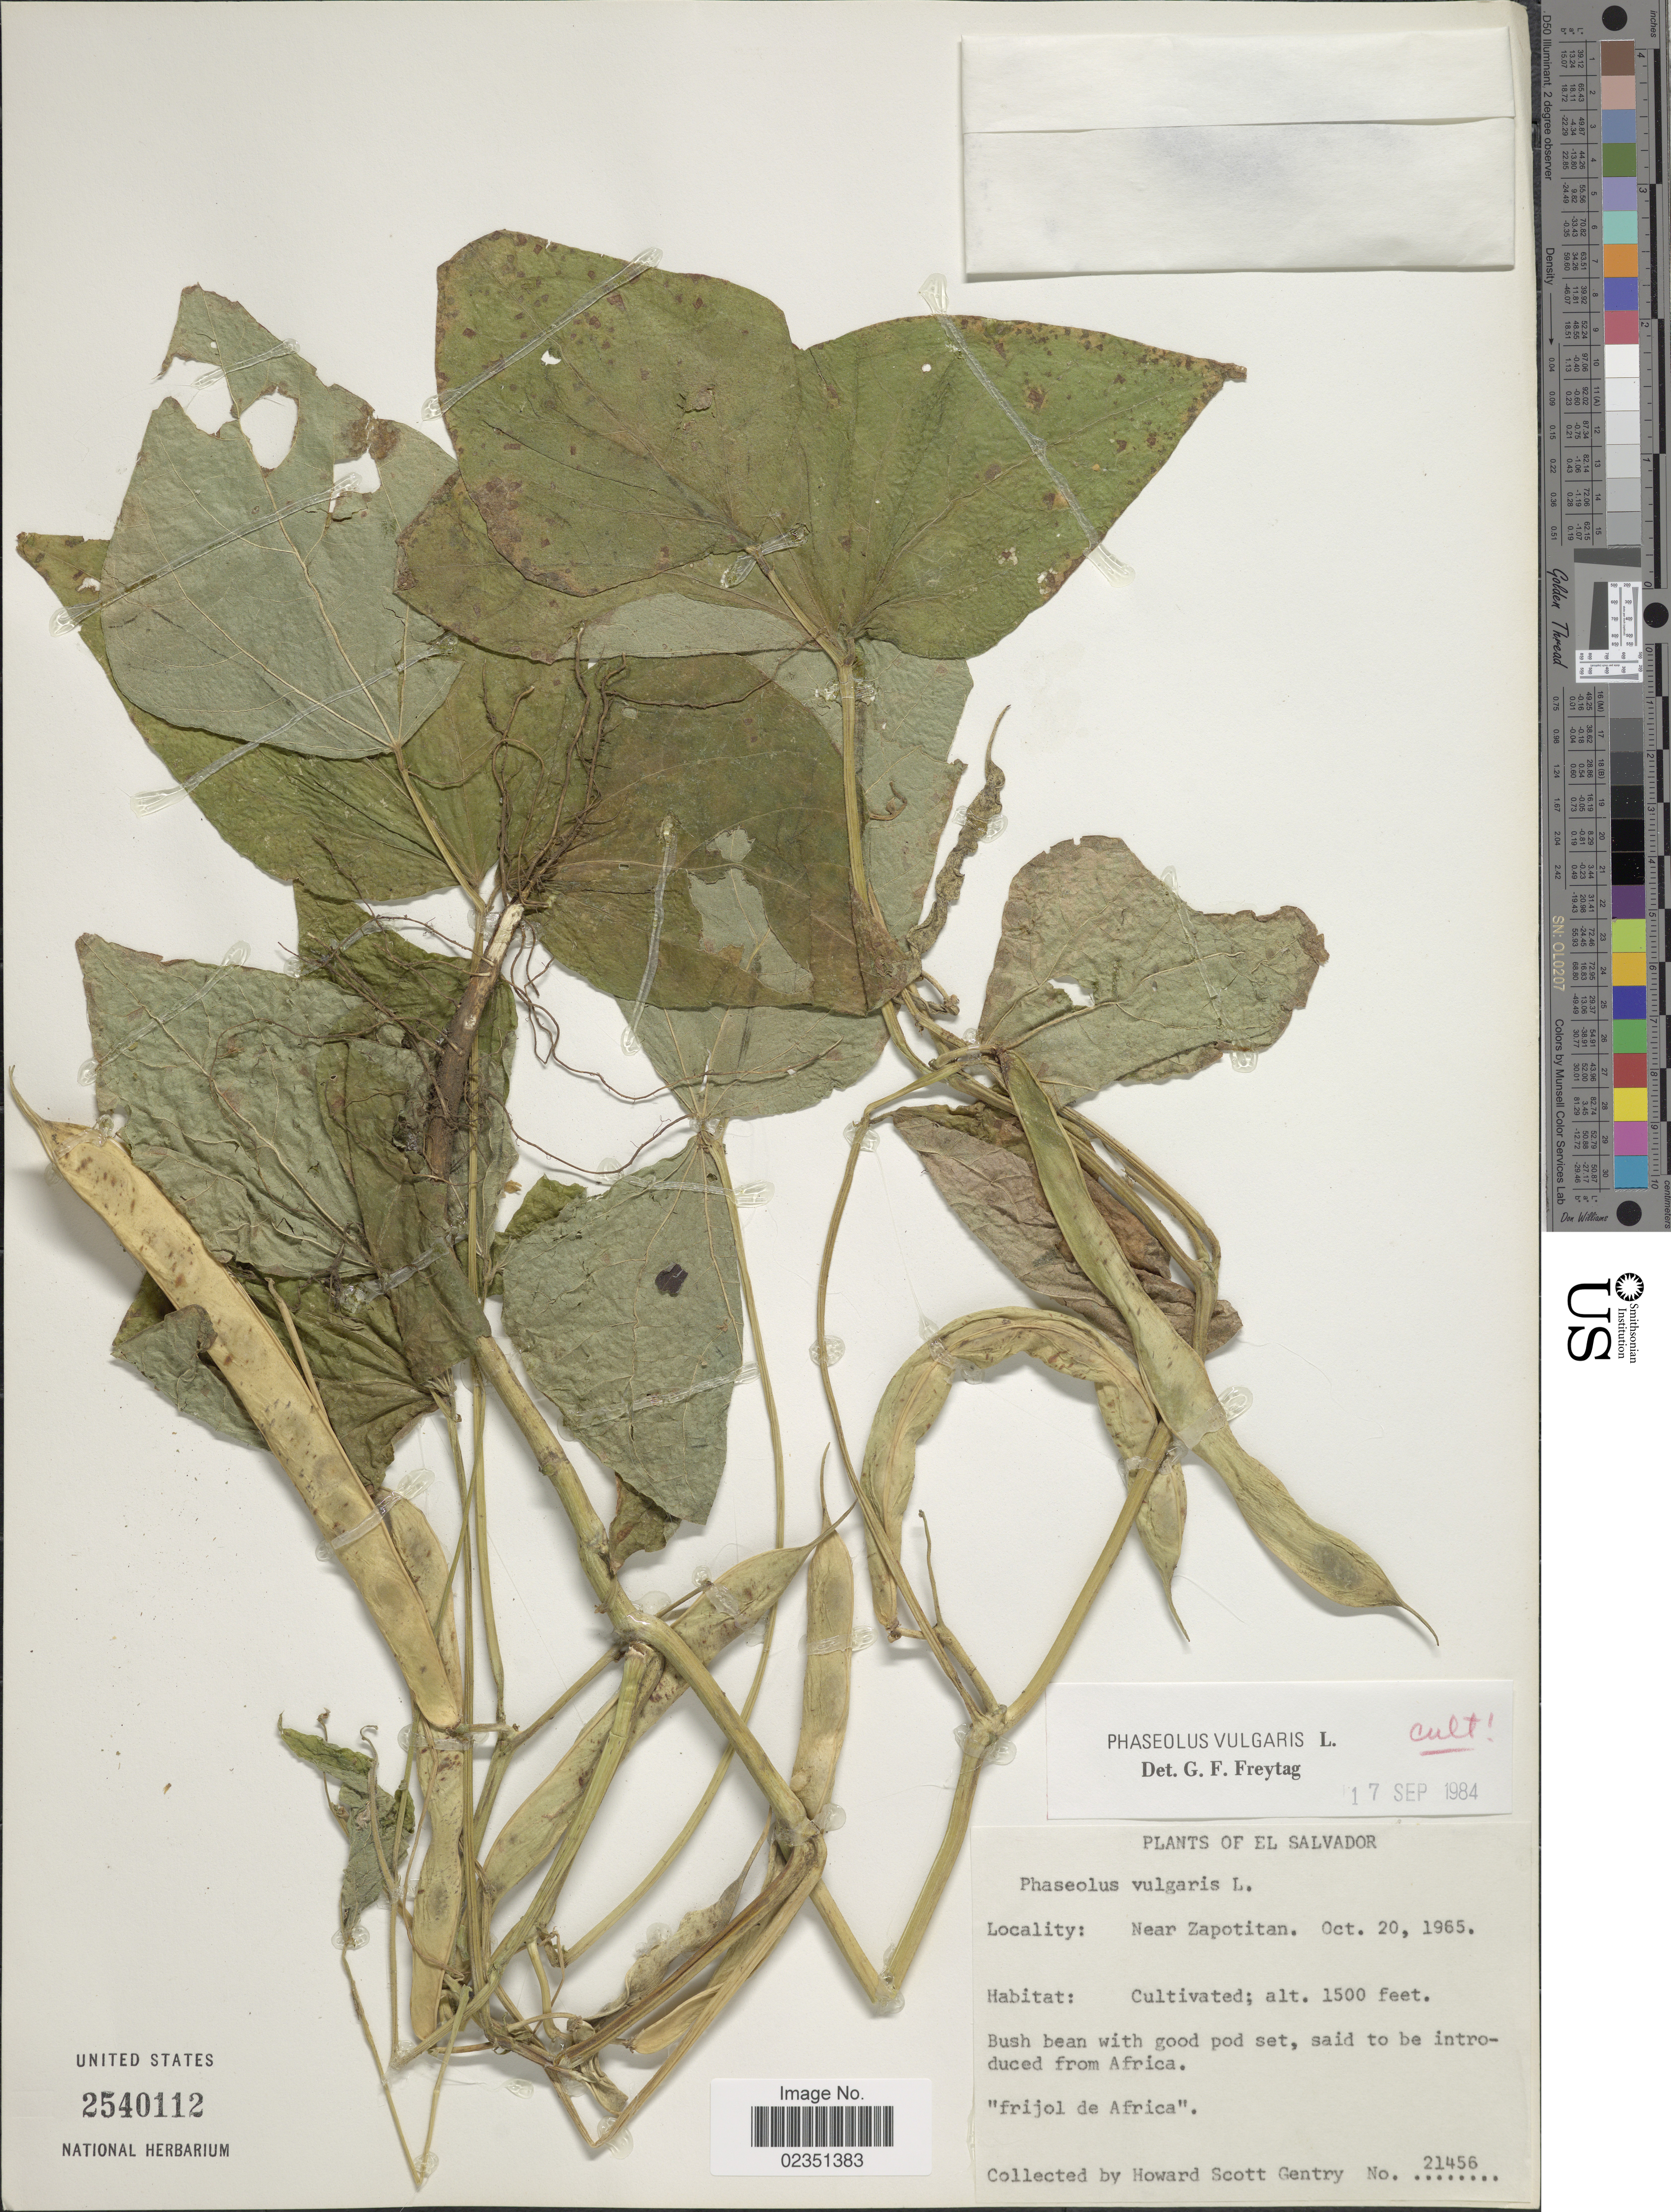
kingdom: Plantae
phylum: Tracheophyta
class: Magnoliopsida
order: Fabales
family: Fabaceae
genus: Phaseolus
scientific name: Phaseolus vulgaris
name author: L.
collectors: H. S. Gentry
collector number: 21456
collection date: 1965-10-20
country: El Salvador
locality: Near Zapotitan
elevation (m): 457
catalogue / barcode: US 2540112